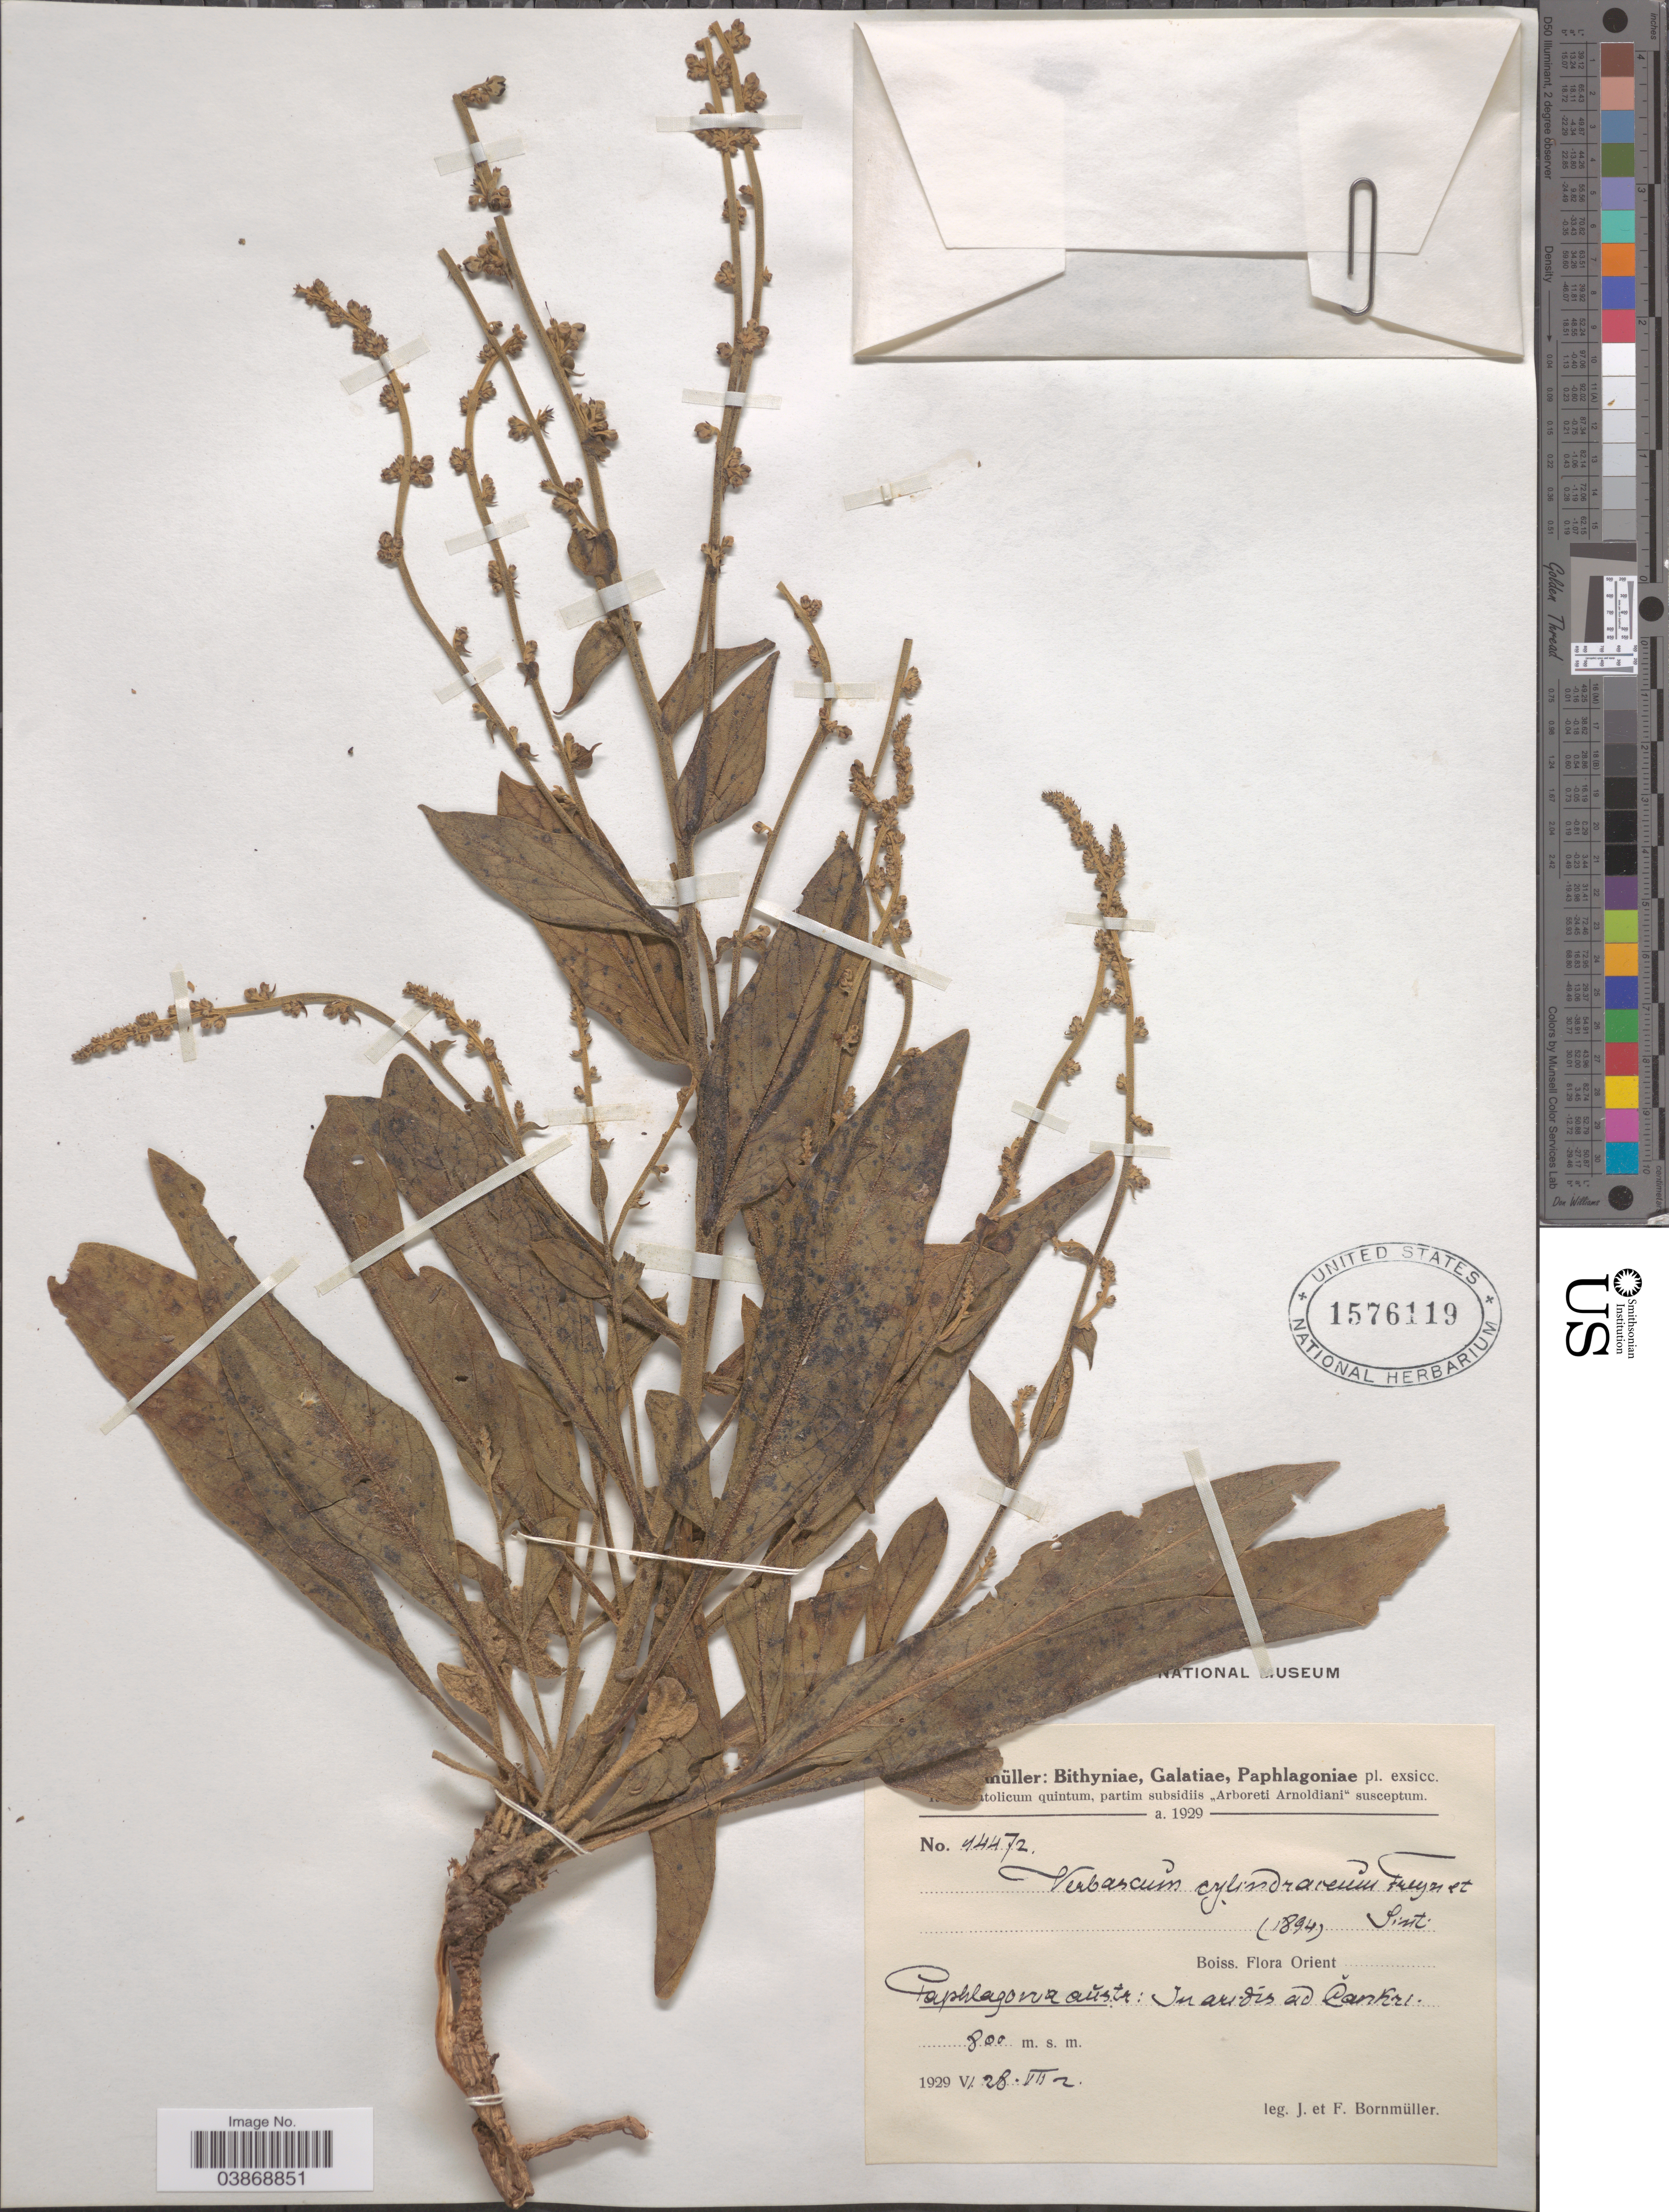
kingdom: Plantae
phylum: Tracheophyta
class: Magnoliopsida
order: Lamiales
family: Scrophulariaceae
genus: Verbascum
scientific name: Verbascum cylindraceum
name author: Freyn & Sint.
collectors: J. Bornmüller & F. Bornmüller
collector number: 44472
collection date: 1929-06-28/1929-07-02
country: Turkey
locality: Paphlagona austr: In aridís ad Cankri.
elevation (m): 800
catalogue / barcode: US 1576119